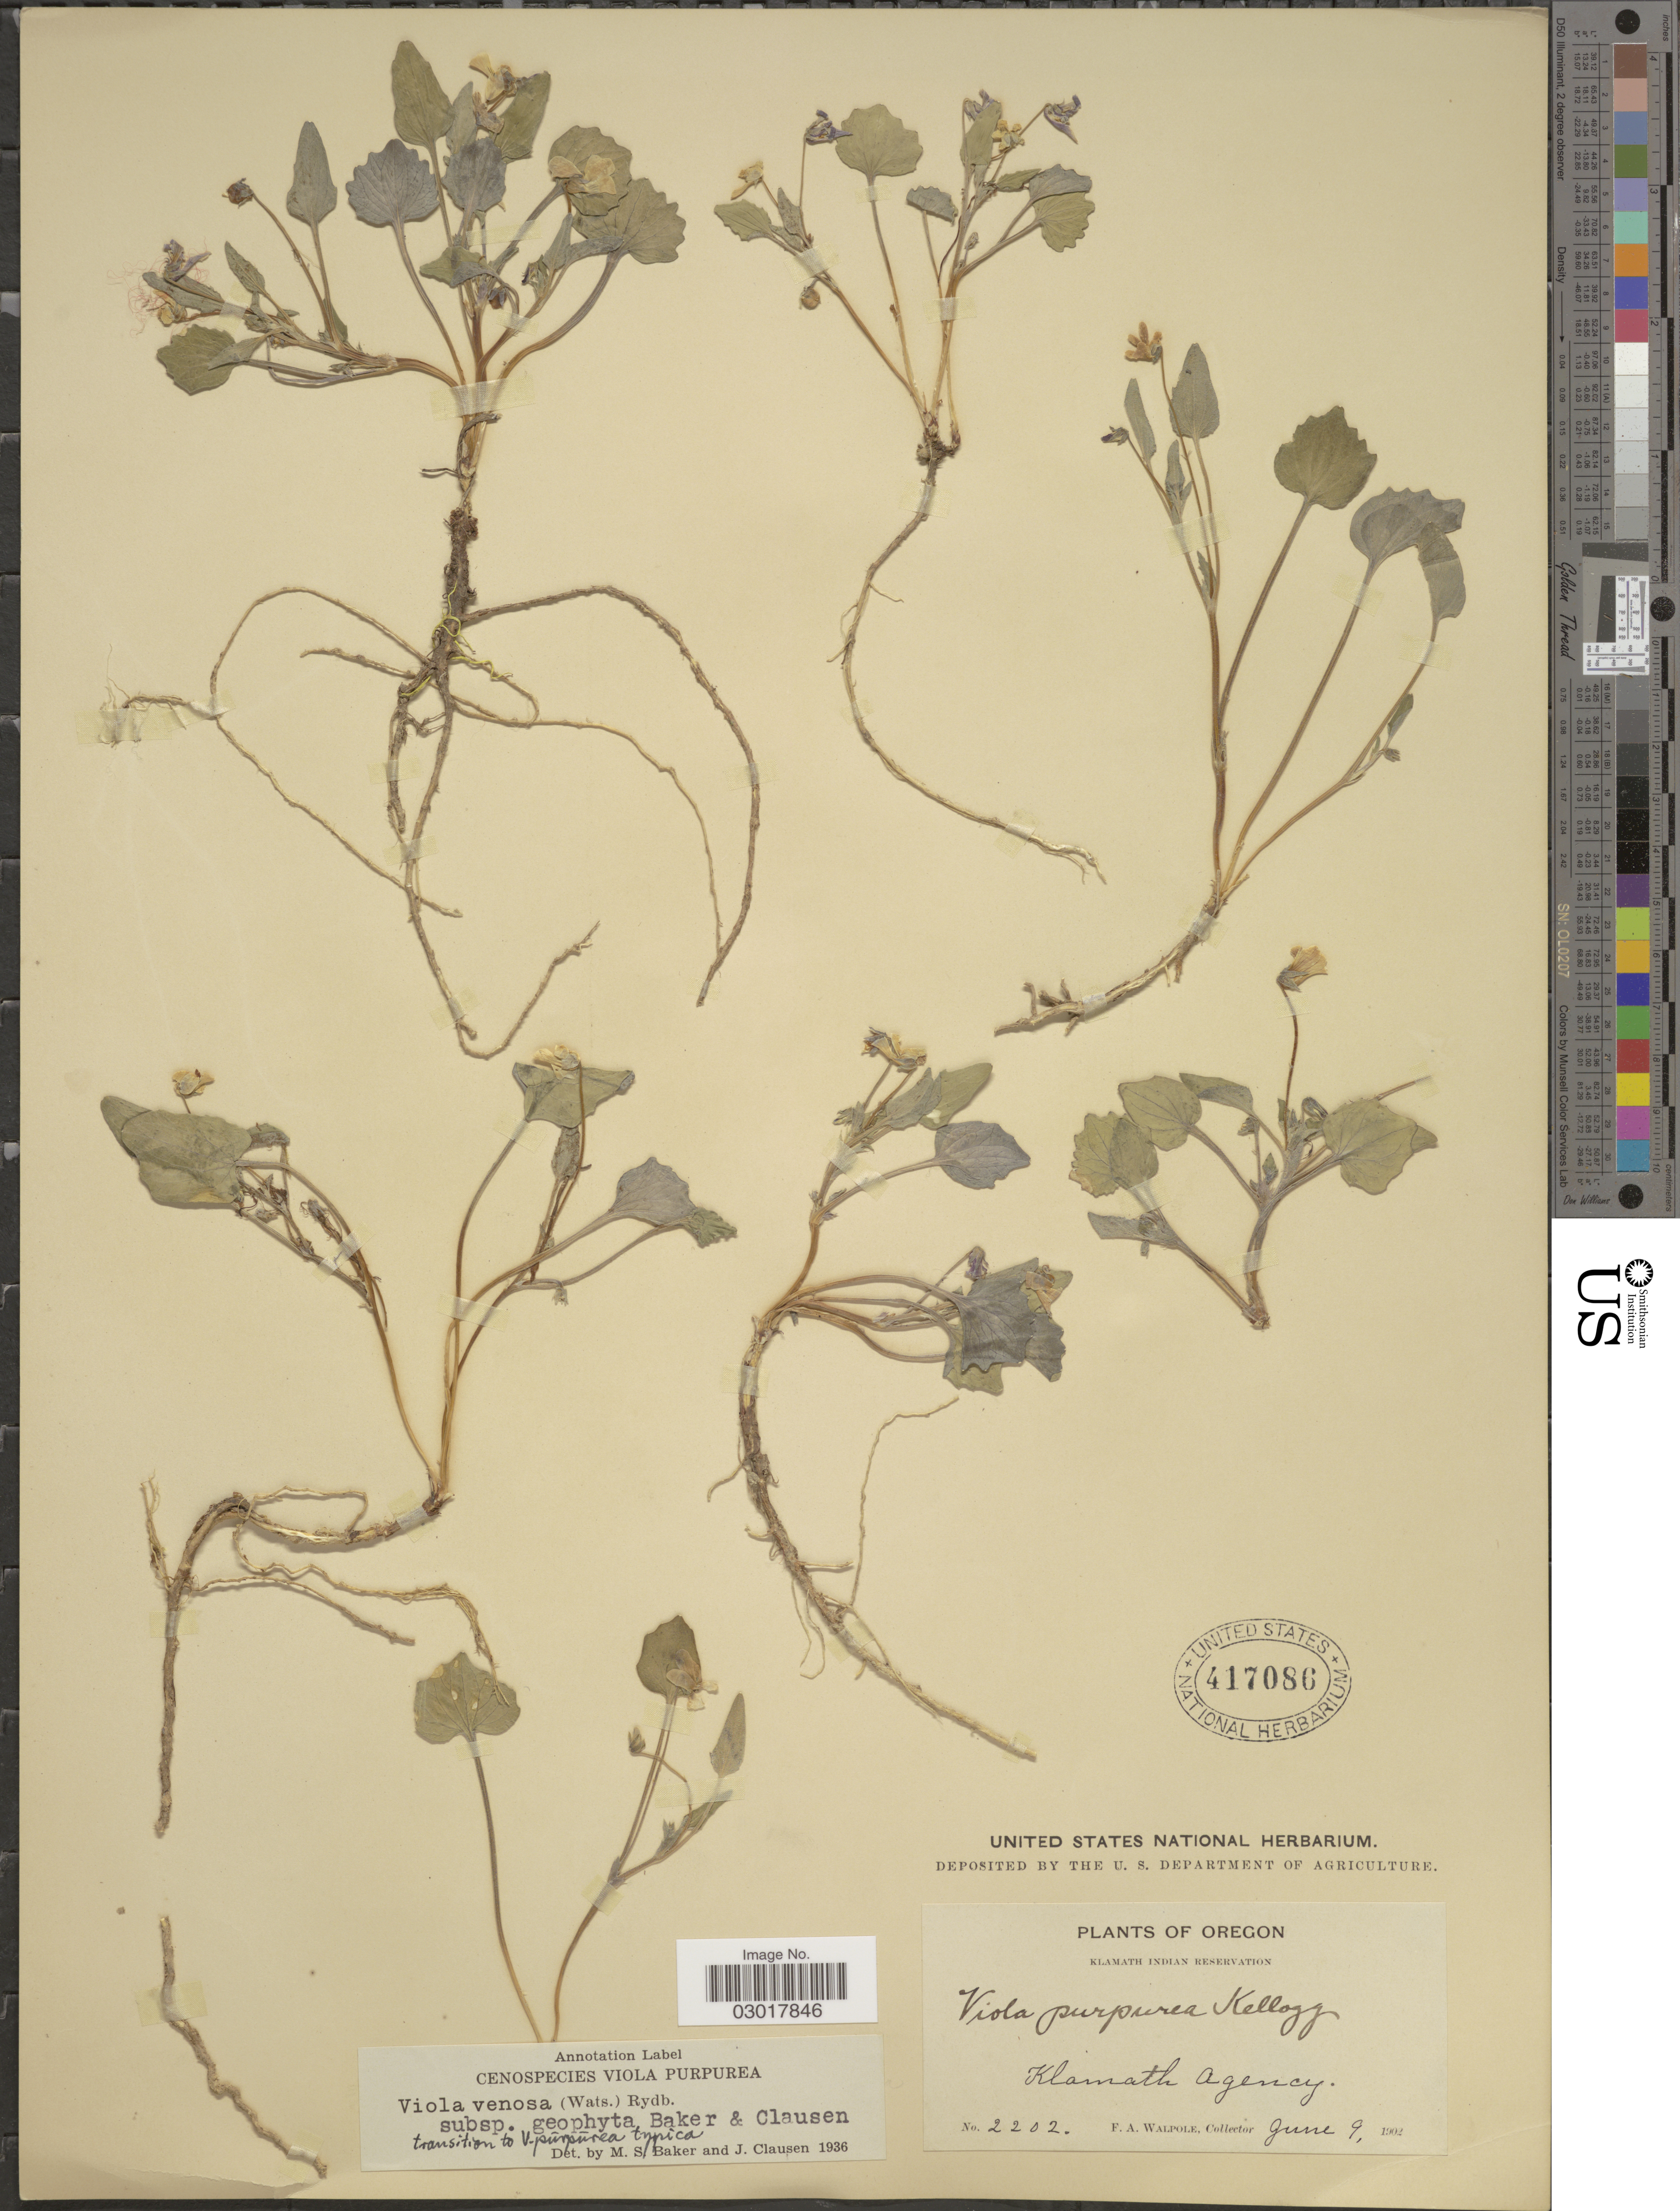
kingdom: Plantae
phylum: Tracheophyta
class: Magnoliopsida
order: Malpighiales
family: Violaceae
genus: Viola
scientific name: Viola venosa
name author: (S. Watson) Rydb.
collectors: F. Walpole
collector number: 2202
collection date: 1902-06-09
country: United States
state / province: Oregon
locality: Klamath Indian Reservation. Klamath Agency.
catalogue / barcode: US 417086